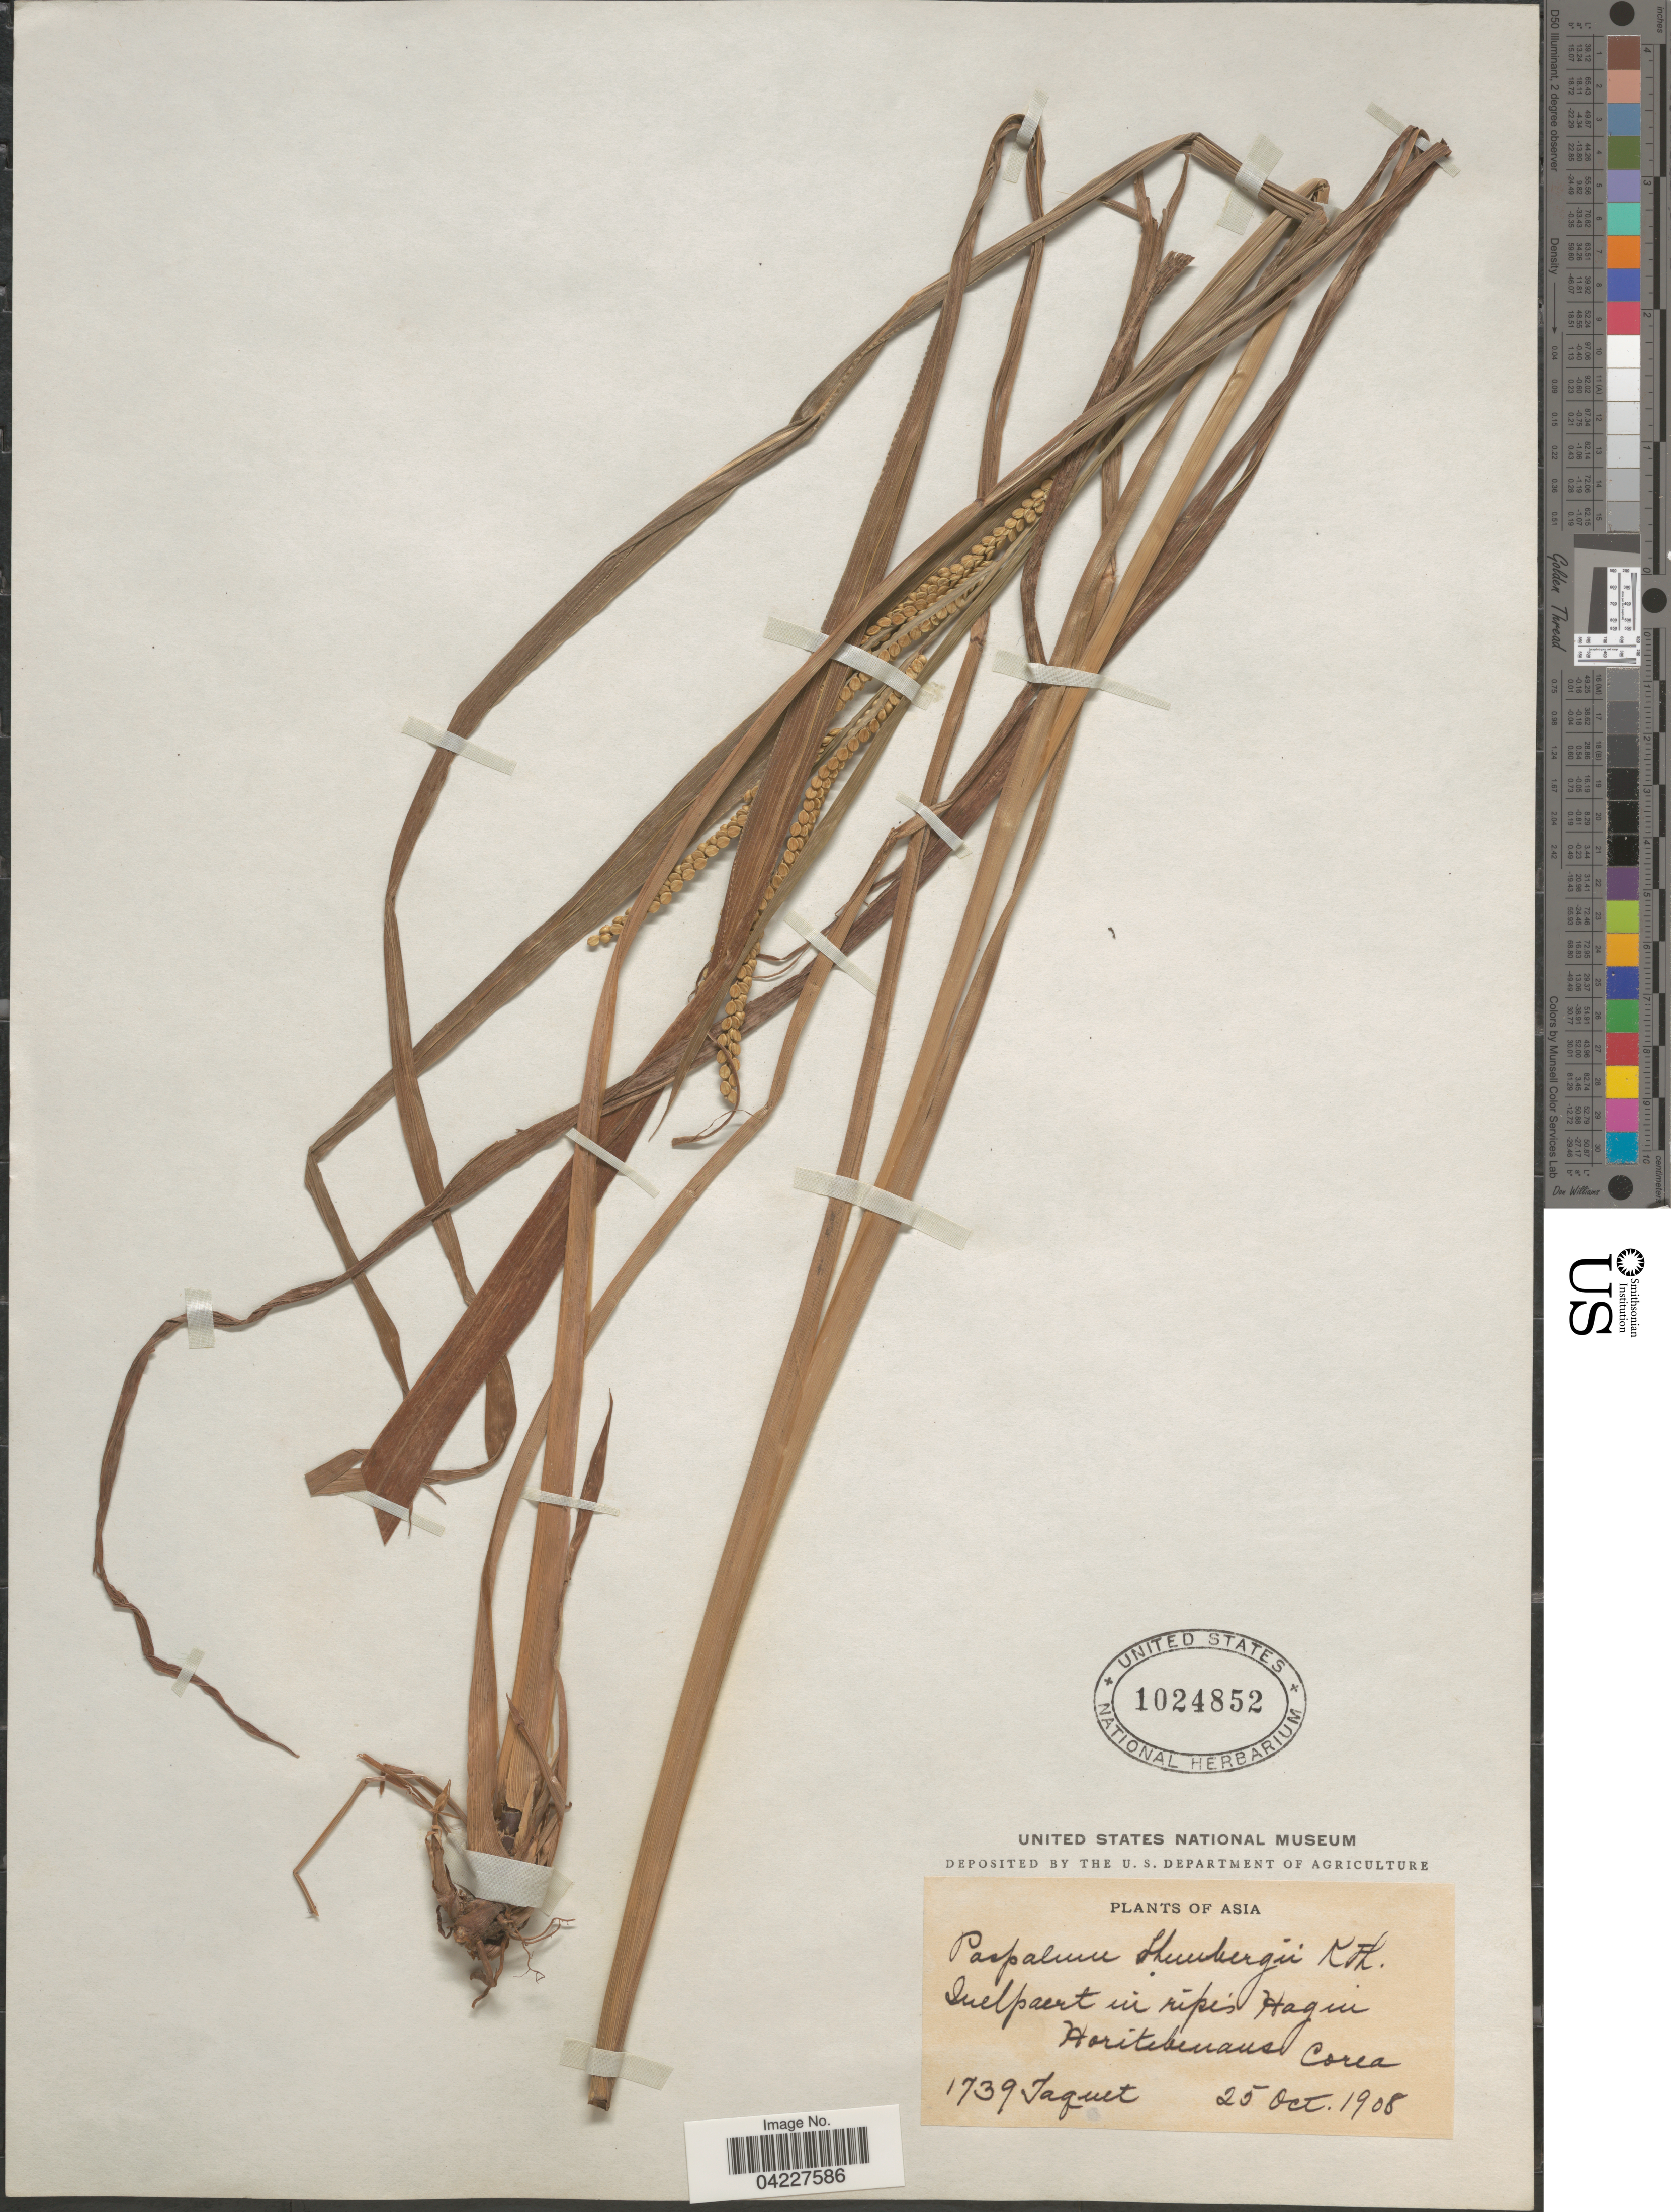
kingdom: Plantae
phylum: Tracheophyta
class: Liliopsida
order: Poales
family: Poaceae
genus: Paspalum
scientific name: Paspalum thunbergii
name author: Kunth ex Steud.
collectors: -. Jaquet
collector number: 1739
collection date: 1908-10-25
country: South Korea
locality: Asia. Hagui. Corea.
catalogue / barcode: US 1024852